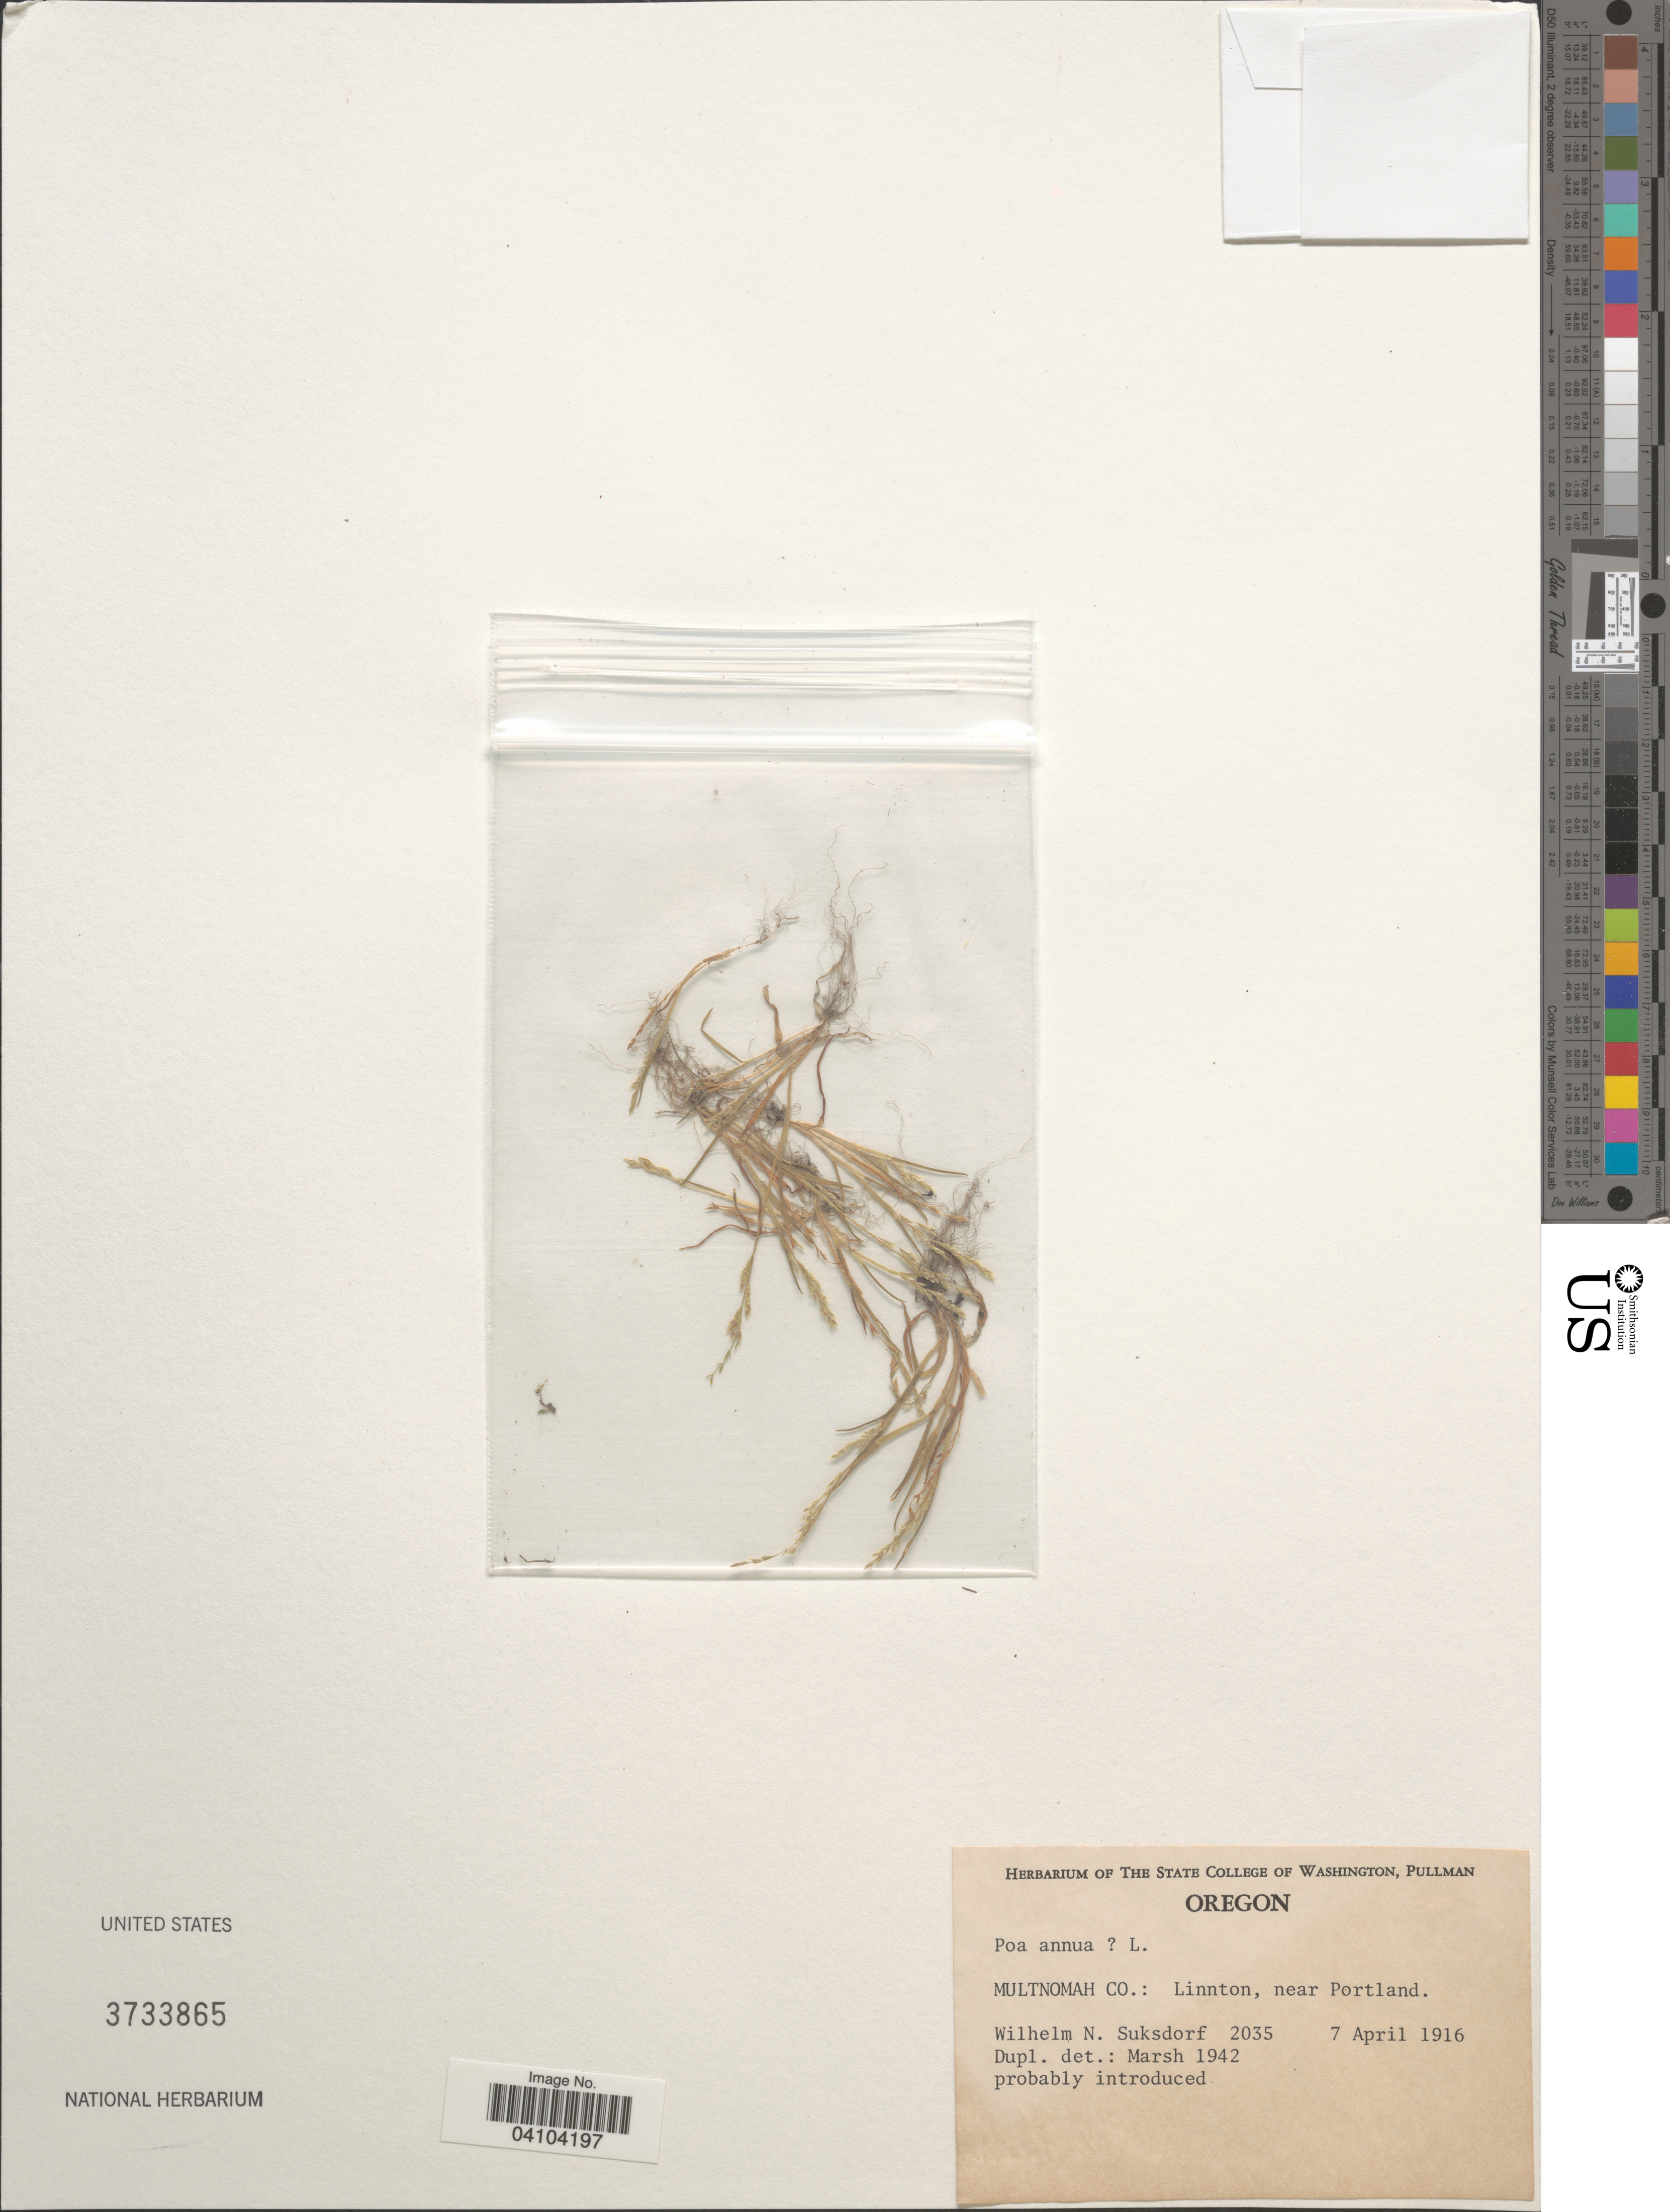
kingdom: Plantae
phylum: Tracheophyta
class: Liliopsida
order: Poales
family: Poaceae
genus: Poa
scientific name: Poa annua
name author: L.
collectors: W. N. Suksdorf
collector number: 2035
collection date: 1916-04-07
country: United States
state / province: Oregon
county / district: Multnomah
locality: Multnomah Co.: Linnton, near Portland.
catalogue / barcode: US 3733865